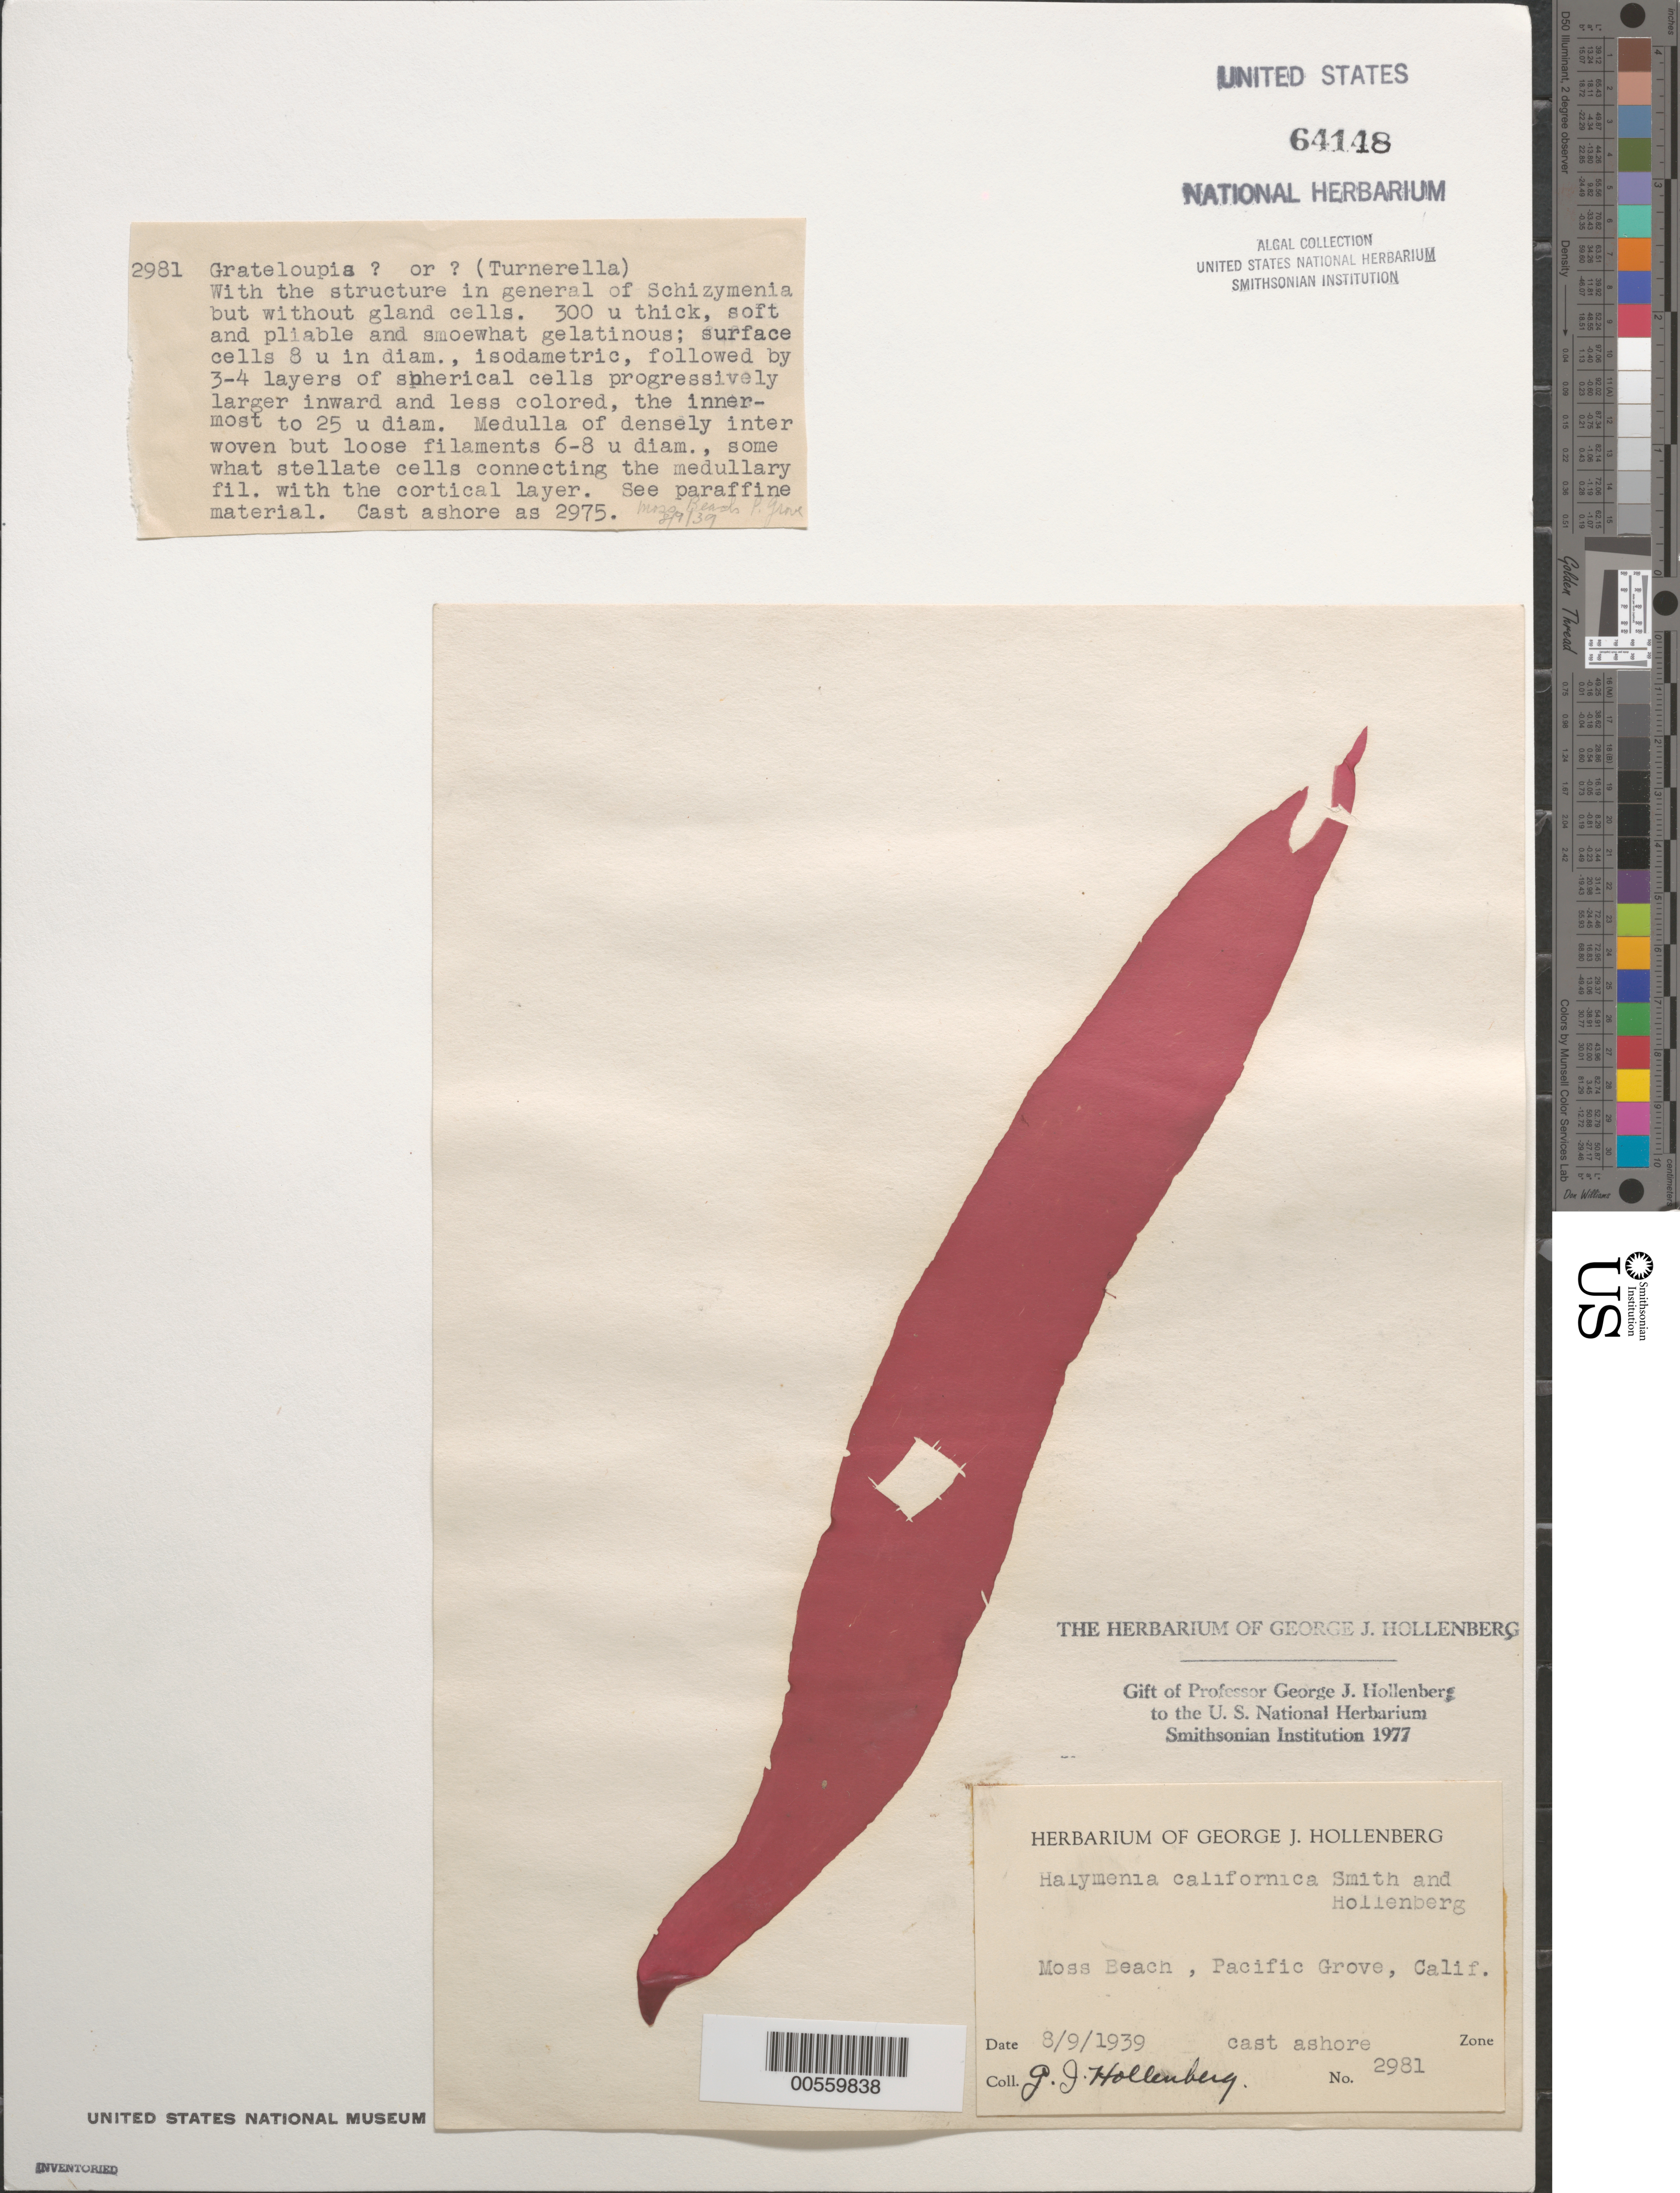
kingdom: Plantae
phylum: Rhodophyta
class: Florideophyceae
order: Halymeniales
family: Halymeniaceae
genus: Halymenia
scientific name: Halymenia californica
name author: G.M. Sm. & Hollenb.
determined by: Hollenberg, George J.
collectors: G. Hollenberg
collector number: GJH 2981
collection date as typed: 09 Aug 1939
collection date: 1939-08-09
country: United States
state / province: California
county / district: Monterey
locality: Moss Beach, Pacific Grove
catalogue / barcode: US 64148